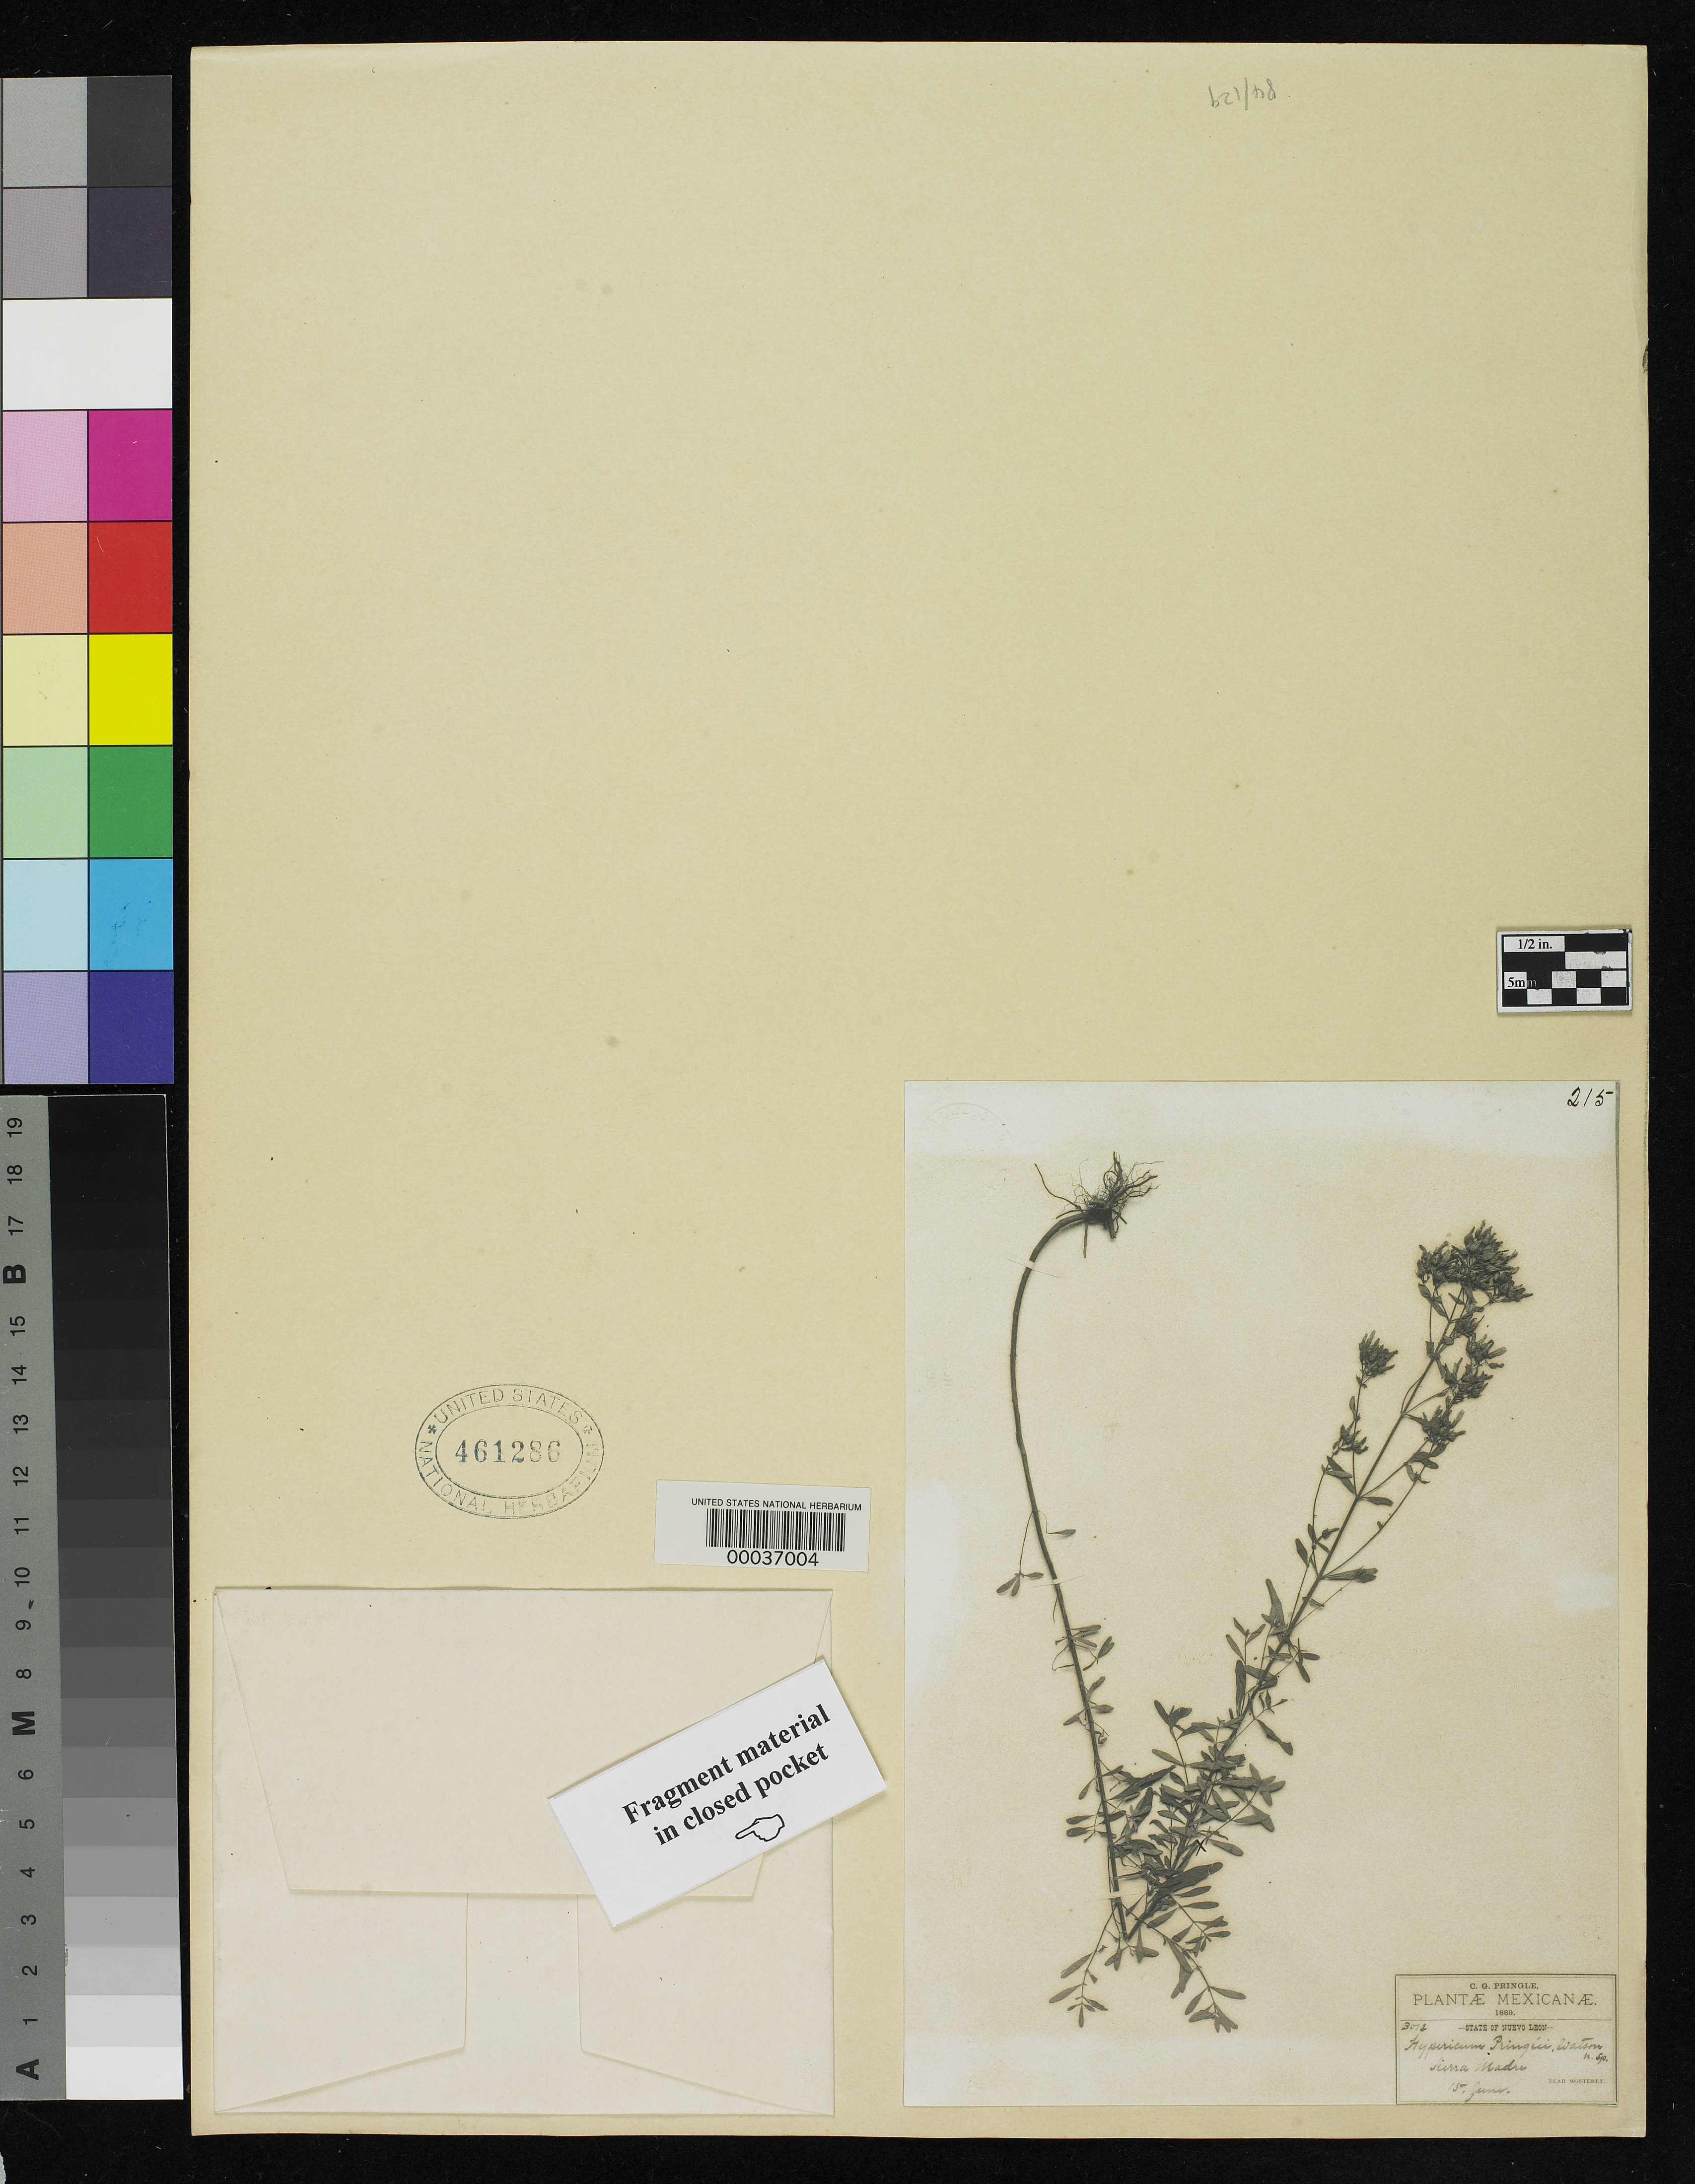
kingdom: Plantae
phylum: Tracheophyta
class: Magnoliopsida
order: Malpighiales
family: Hypericaceae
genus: Hypericum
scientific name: Hypericum pringlei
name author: S. Watson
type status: Type Collection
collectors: C. G. Pringle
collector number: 3012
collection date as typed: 15 Jun 1889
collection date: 1889-06-15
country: Mexico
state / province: Nuevo León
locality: Near Monterrey, Sierra Madre.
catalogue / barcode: US 461286